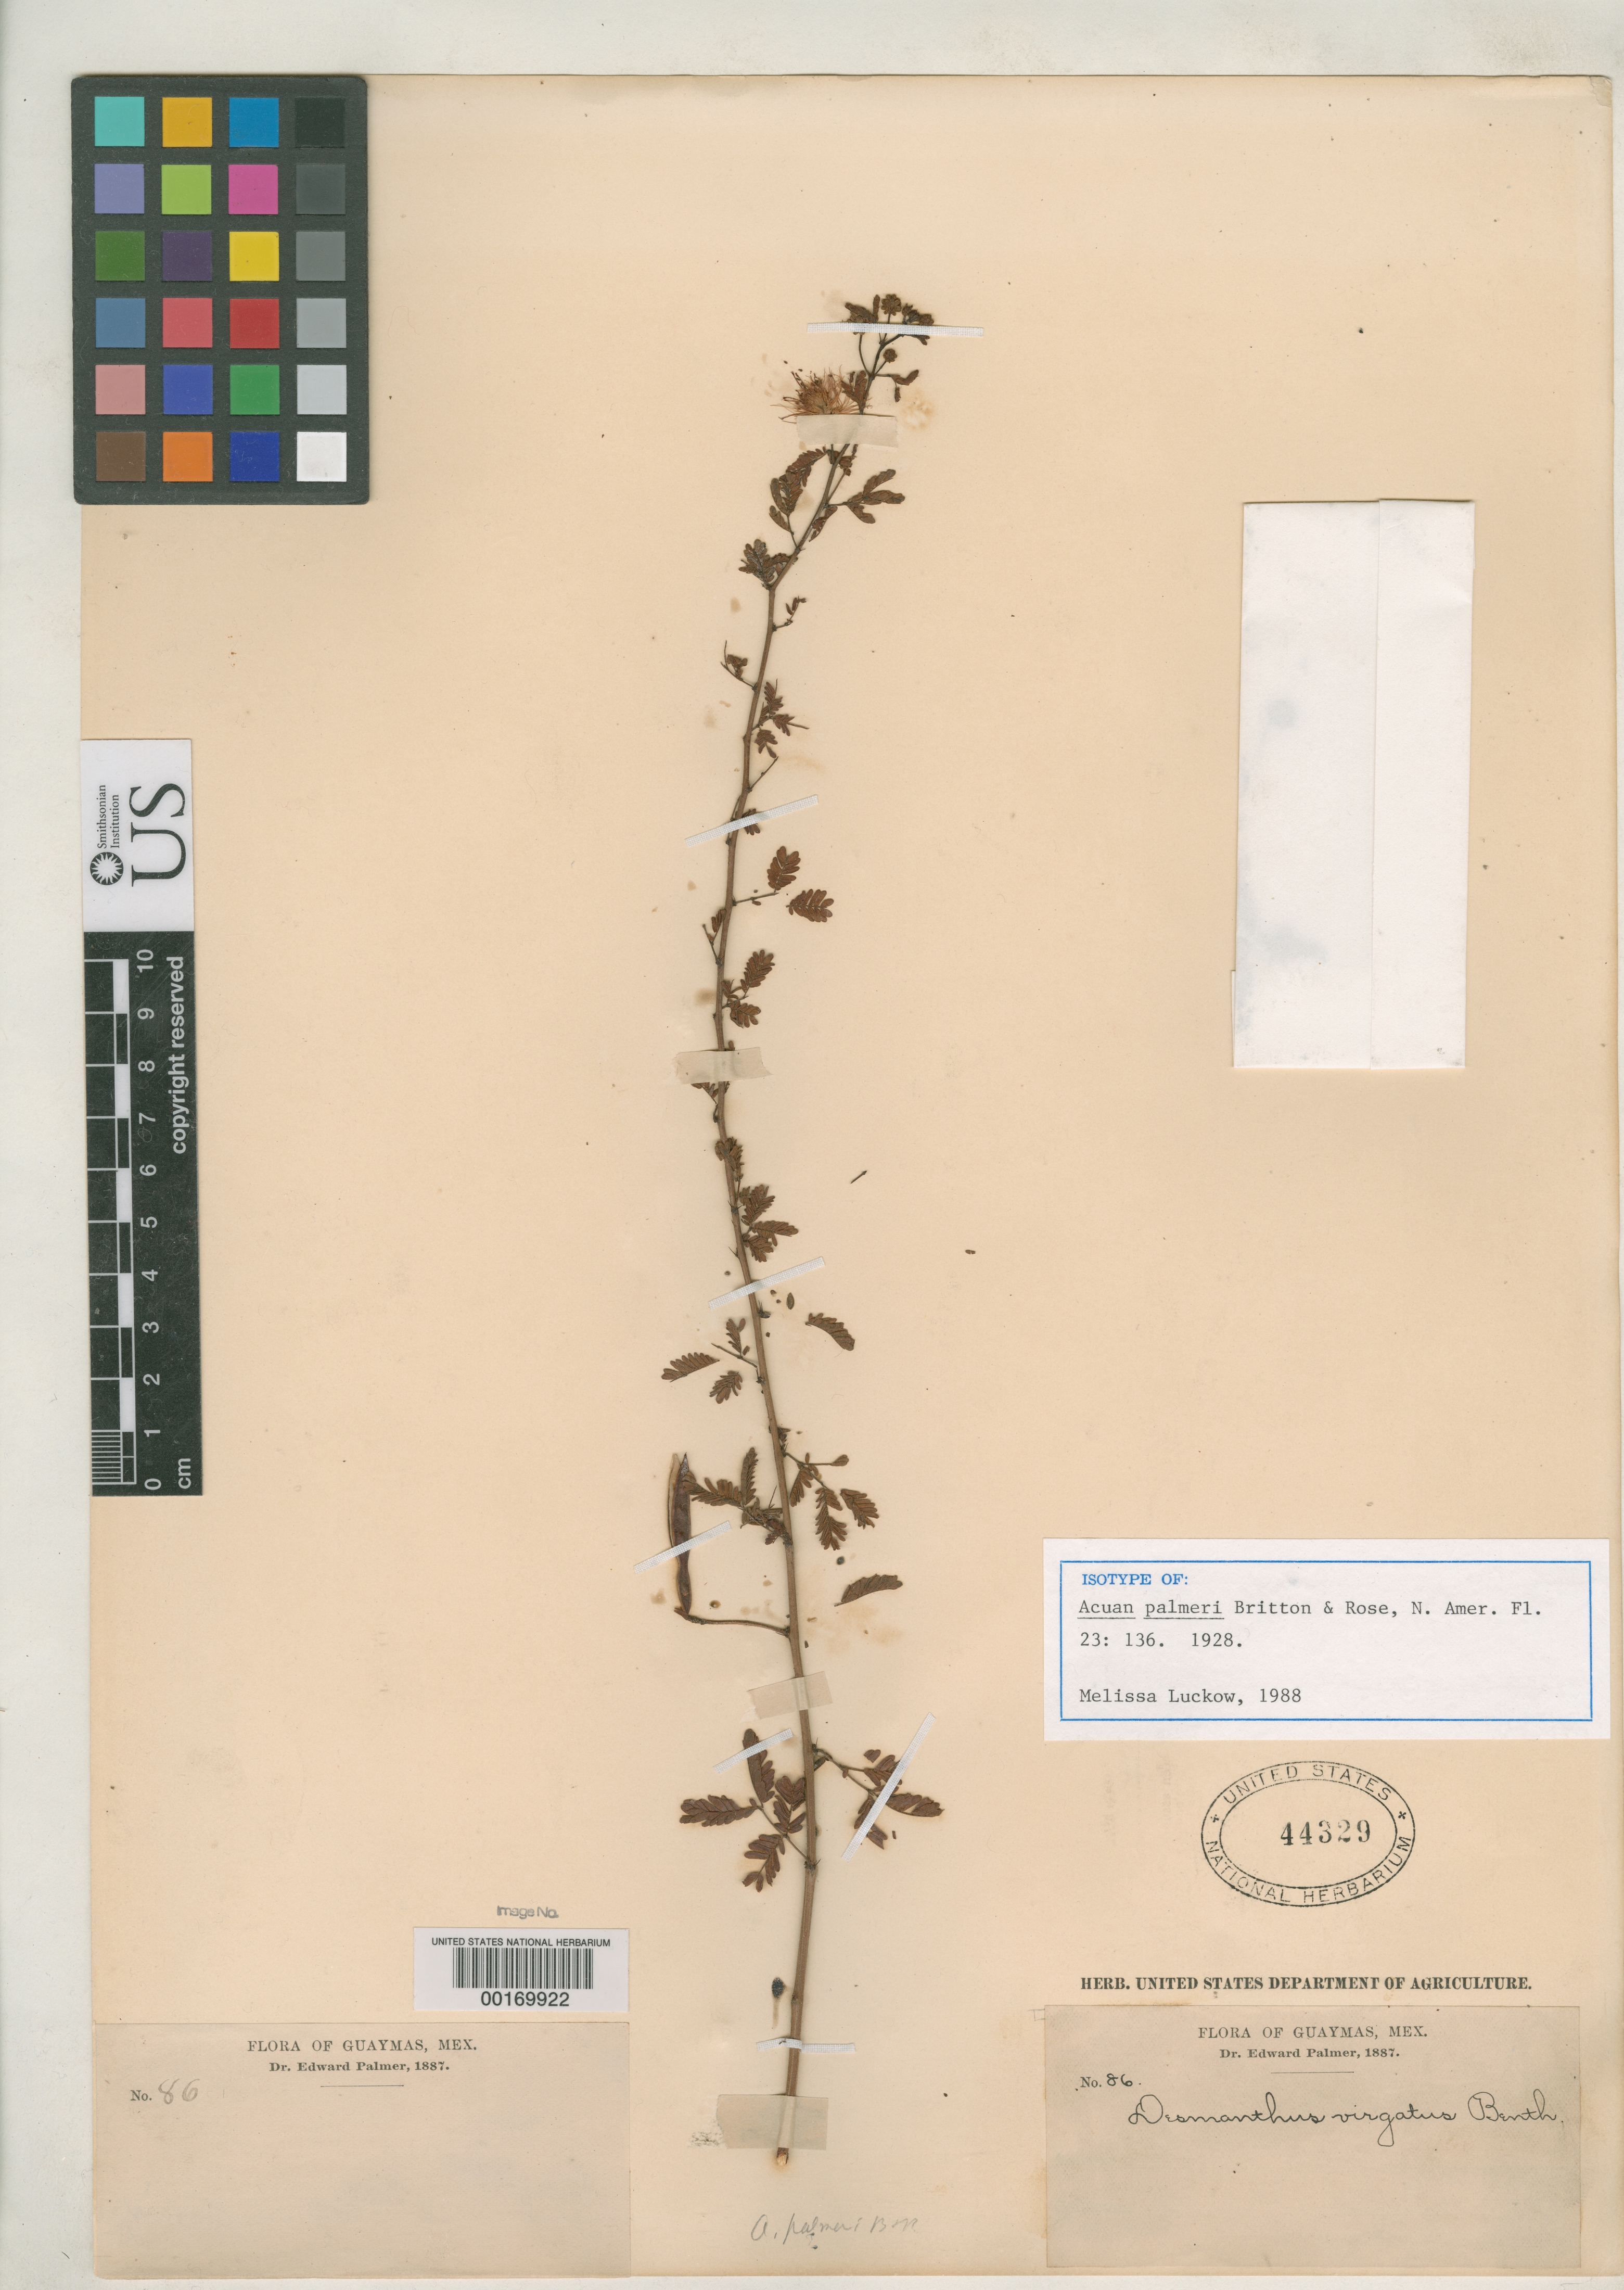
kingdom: Plantae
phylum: Tracheophyta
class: Magnoliopsida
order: Fabales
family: Fabaceae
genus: Acuan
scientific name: Acuan palmeri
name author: Britton & Rose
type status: Isotype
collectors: E. Palmer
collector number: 86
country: Mexico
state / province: Sonora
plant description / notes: Holotype is at NY, as cited by Luckow (1993).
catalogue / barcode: US 44329